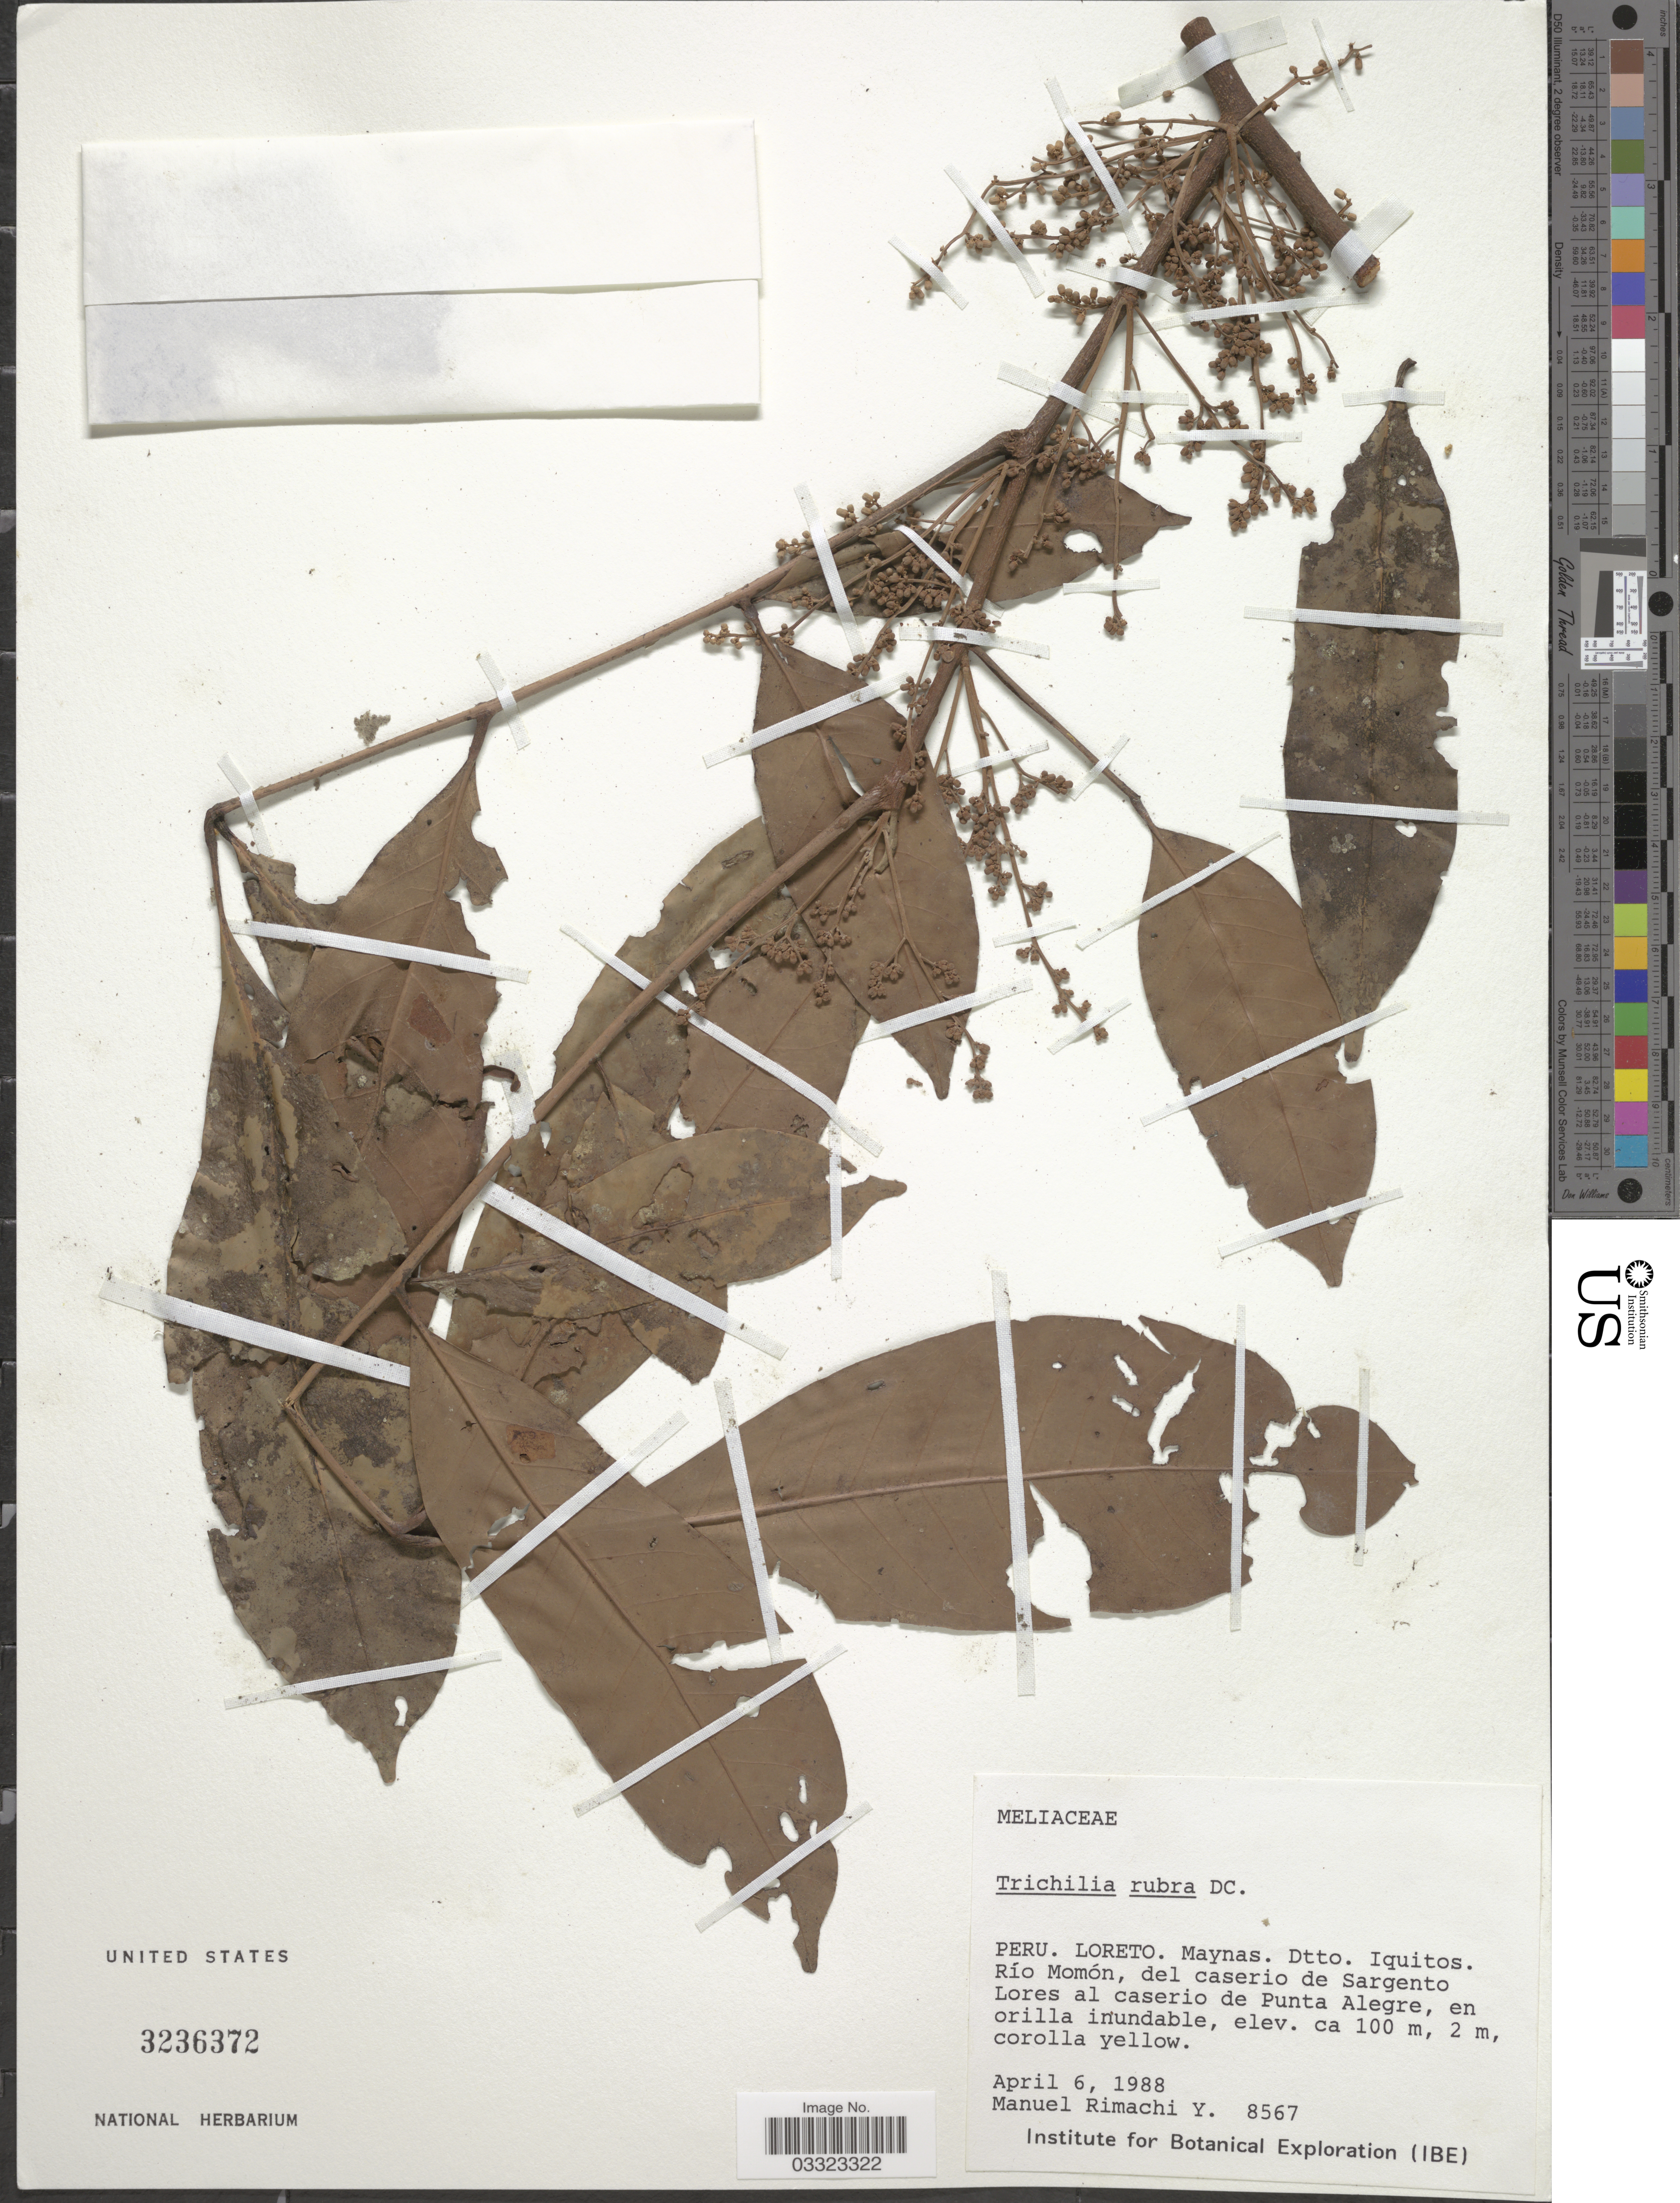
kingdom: Plantae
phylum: Tracheophyta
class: Magnoliopsida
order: Sapindales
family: Meliaceae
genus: Trichilia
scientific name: Trichilia rubra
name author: C. DC.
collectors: M. Rimachi Y.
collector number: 8567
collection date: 1988-04-06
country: Peru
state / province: Loreto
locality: Maynas. Dtto. Iquitos. Río Momón, del caserio de Sargento Lores al caserio de Punta Alegre.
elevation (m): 100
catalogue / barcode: US 3236372